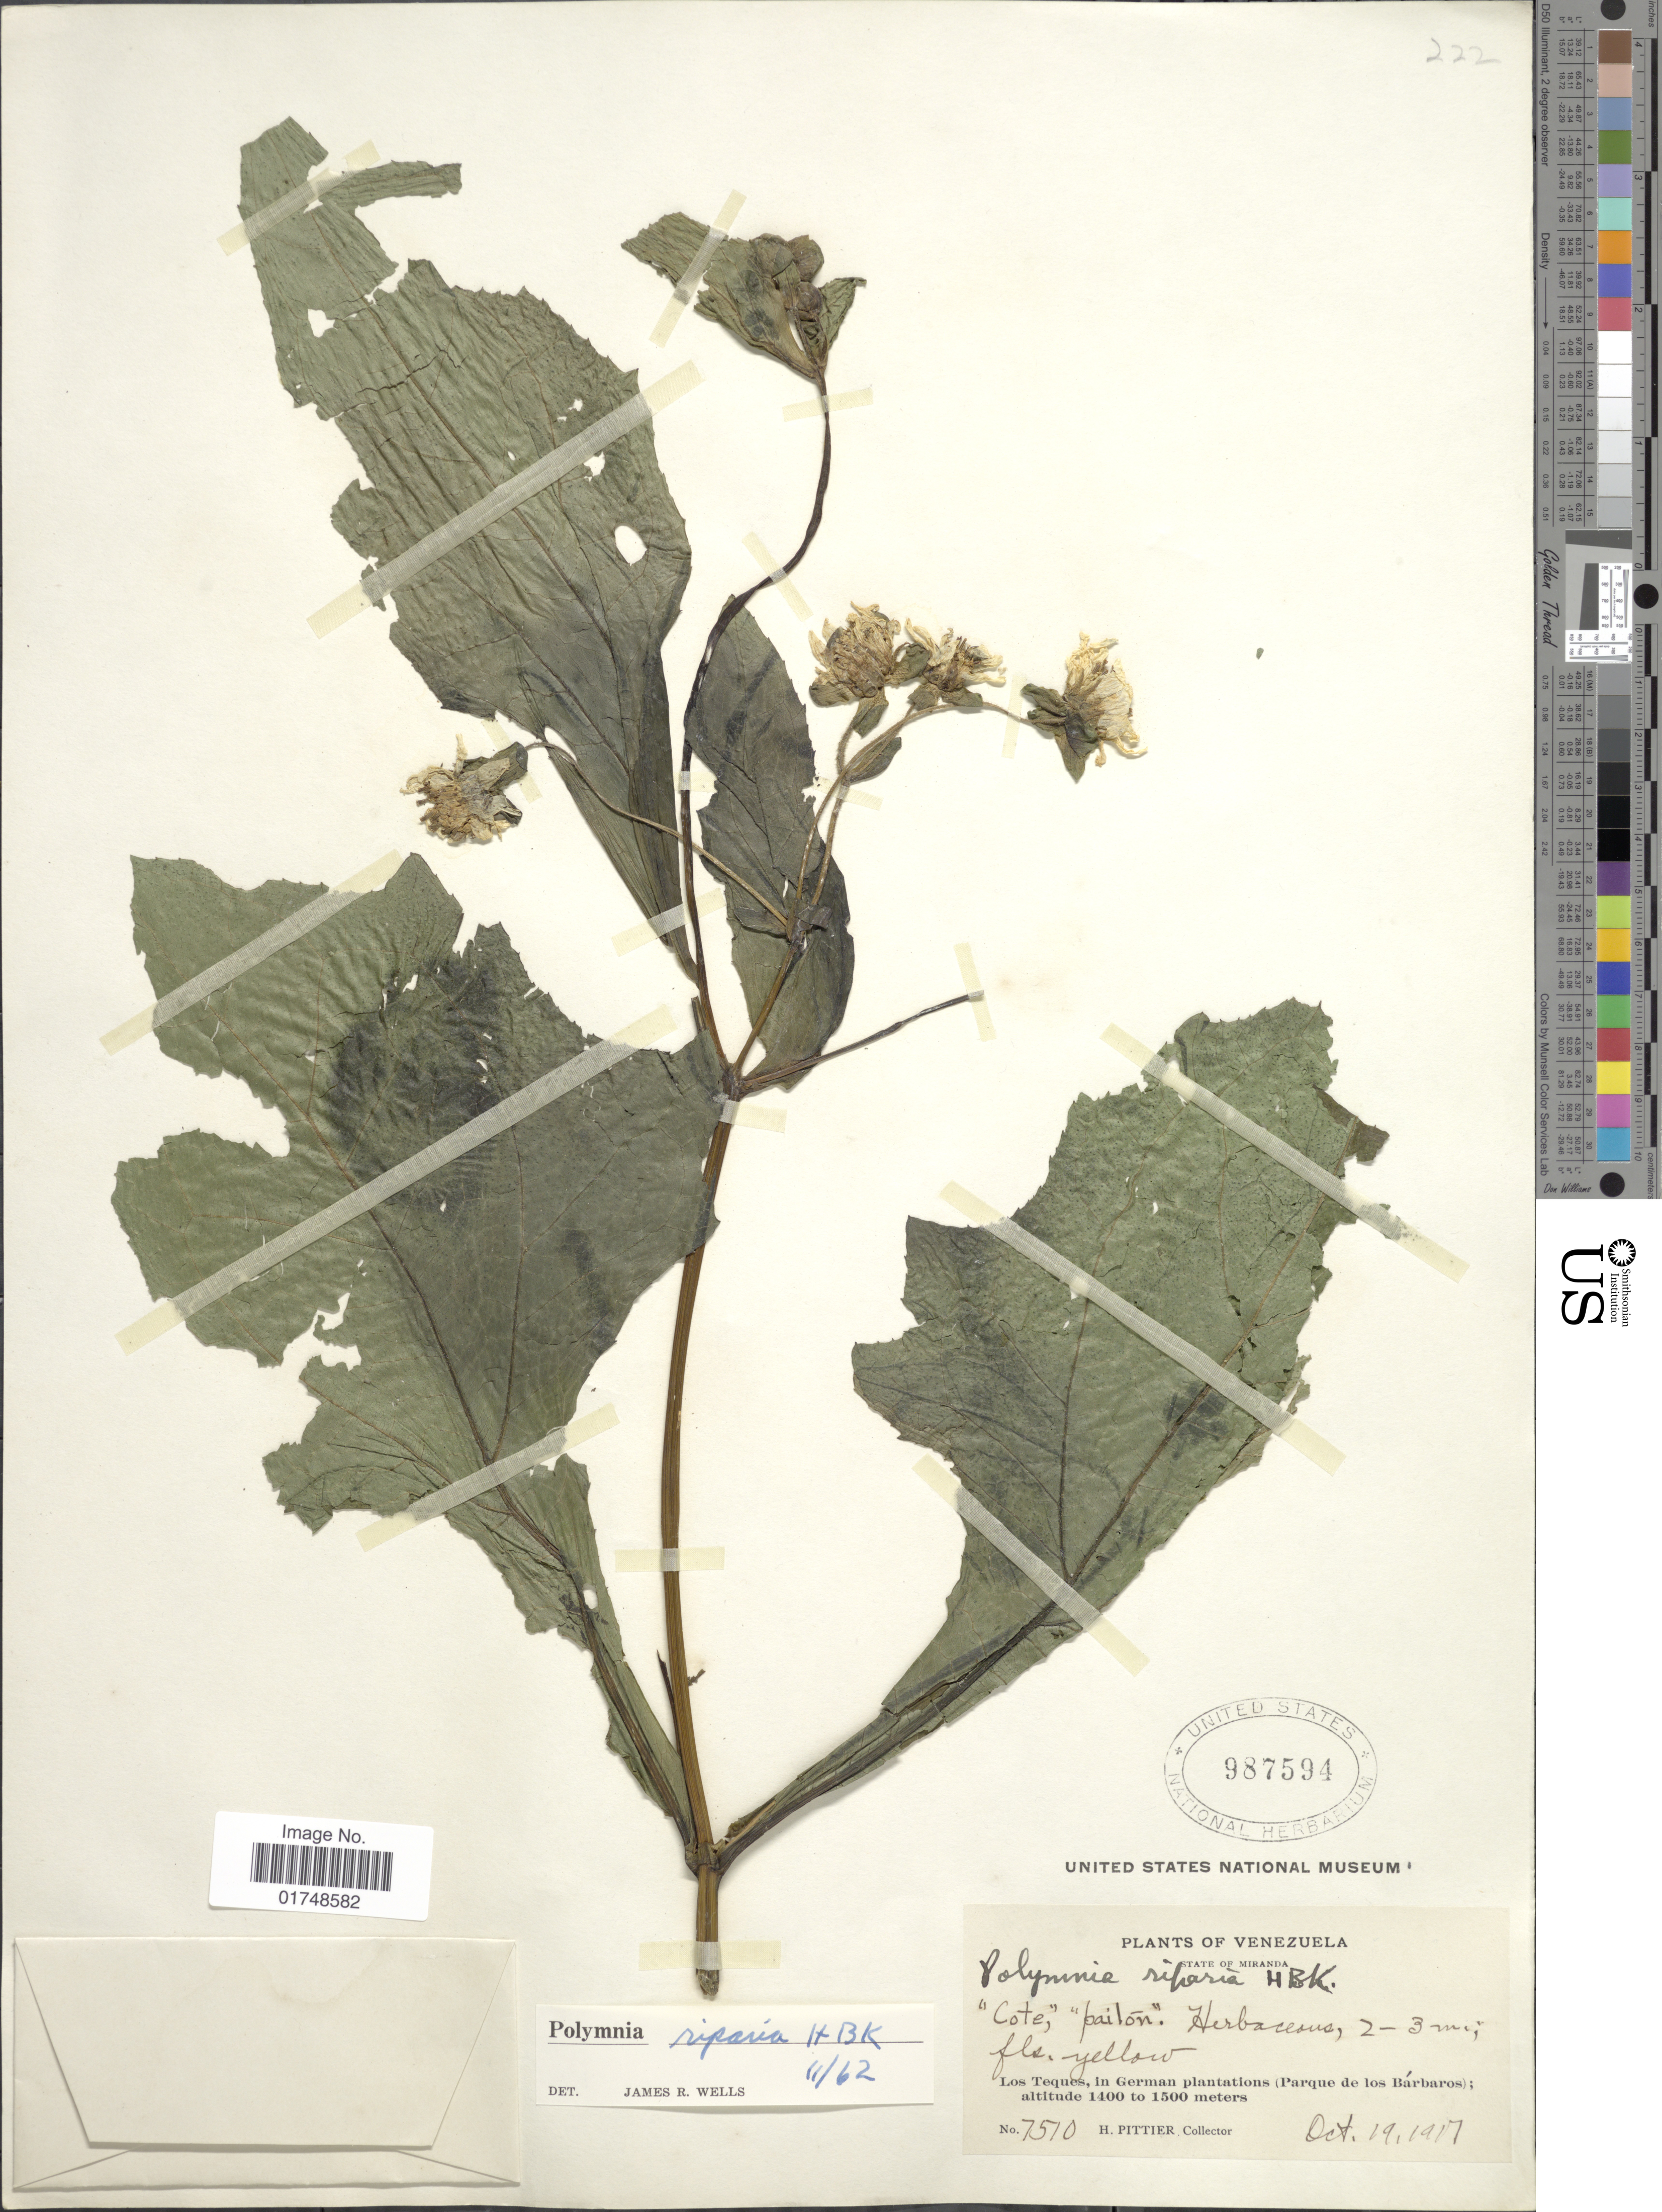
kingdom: Plantae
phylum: Tracheophyta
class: Magnoliopsida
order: Asterales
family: Asteraceae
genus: Smallanthus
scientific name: Smallanthus riparius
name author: (Kunth) H. Rob.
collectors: H. F. Pittier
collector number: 7510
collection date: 1917-10-19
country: Venezuela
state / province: Miranda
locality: State of Miranda. Los Teques, in German plantations (Parque de los Barbaros)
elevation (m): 1400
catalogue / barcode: US 987594